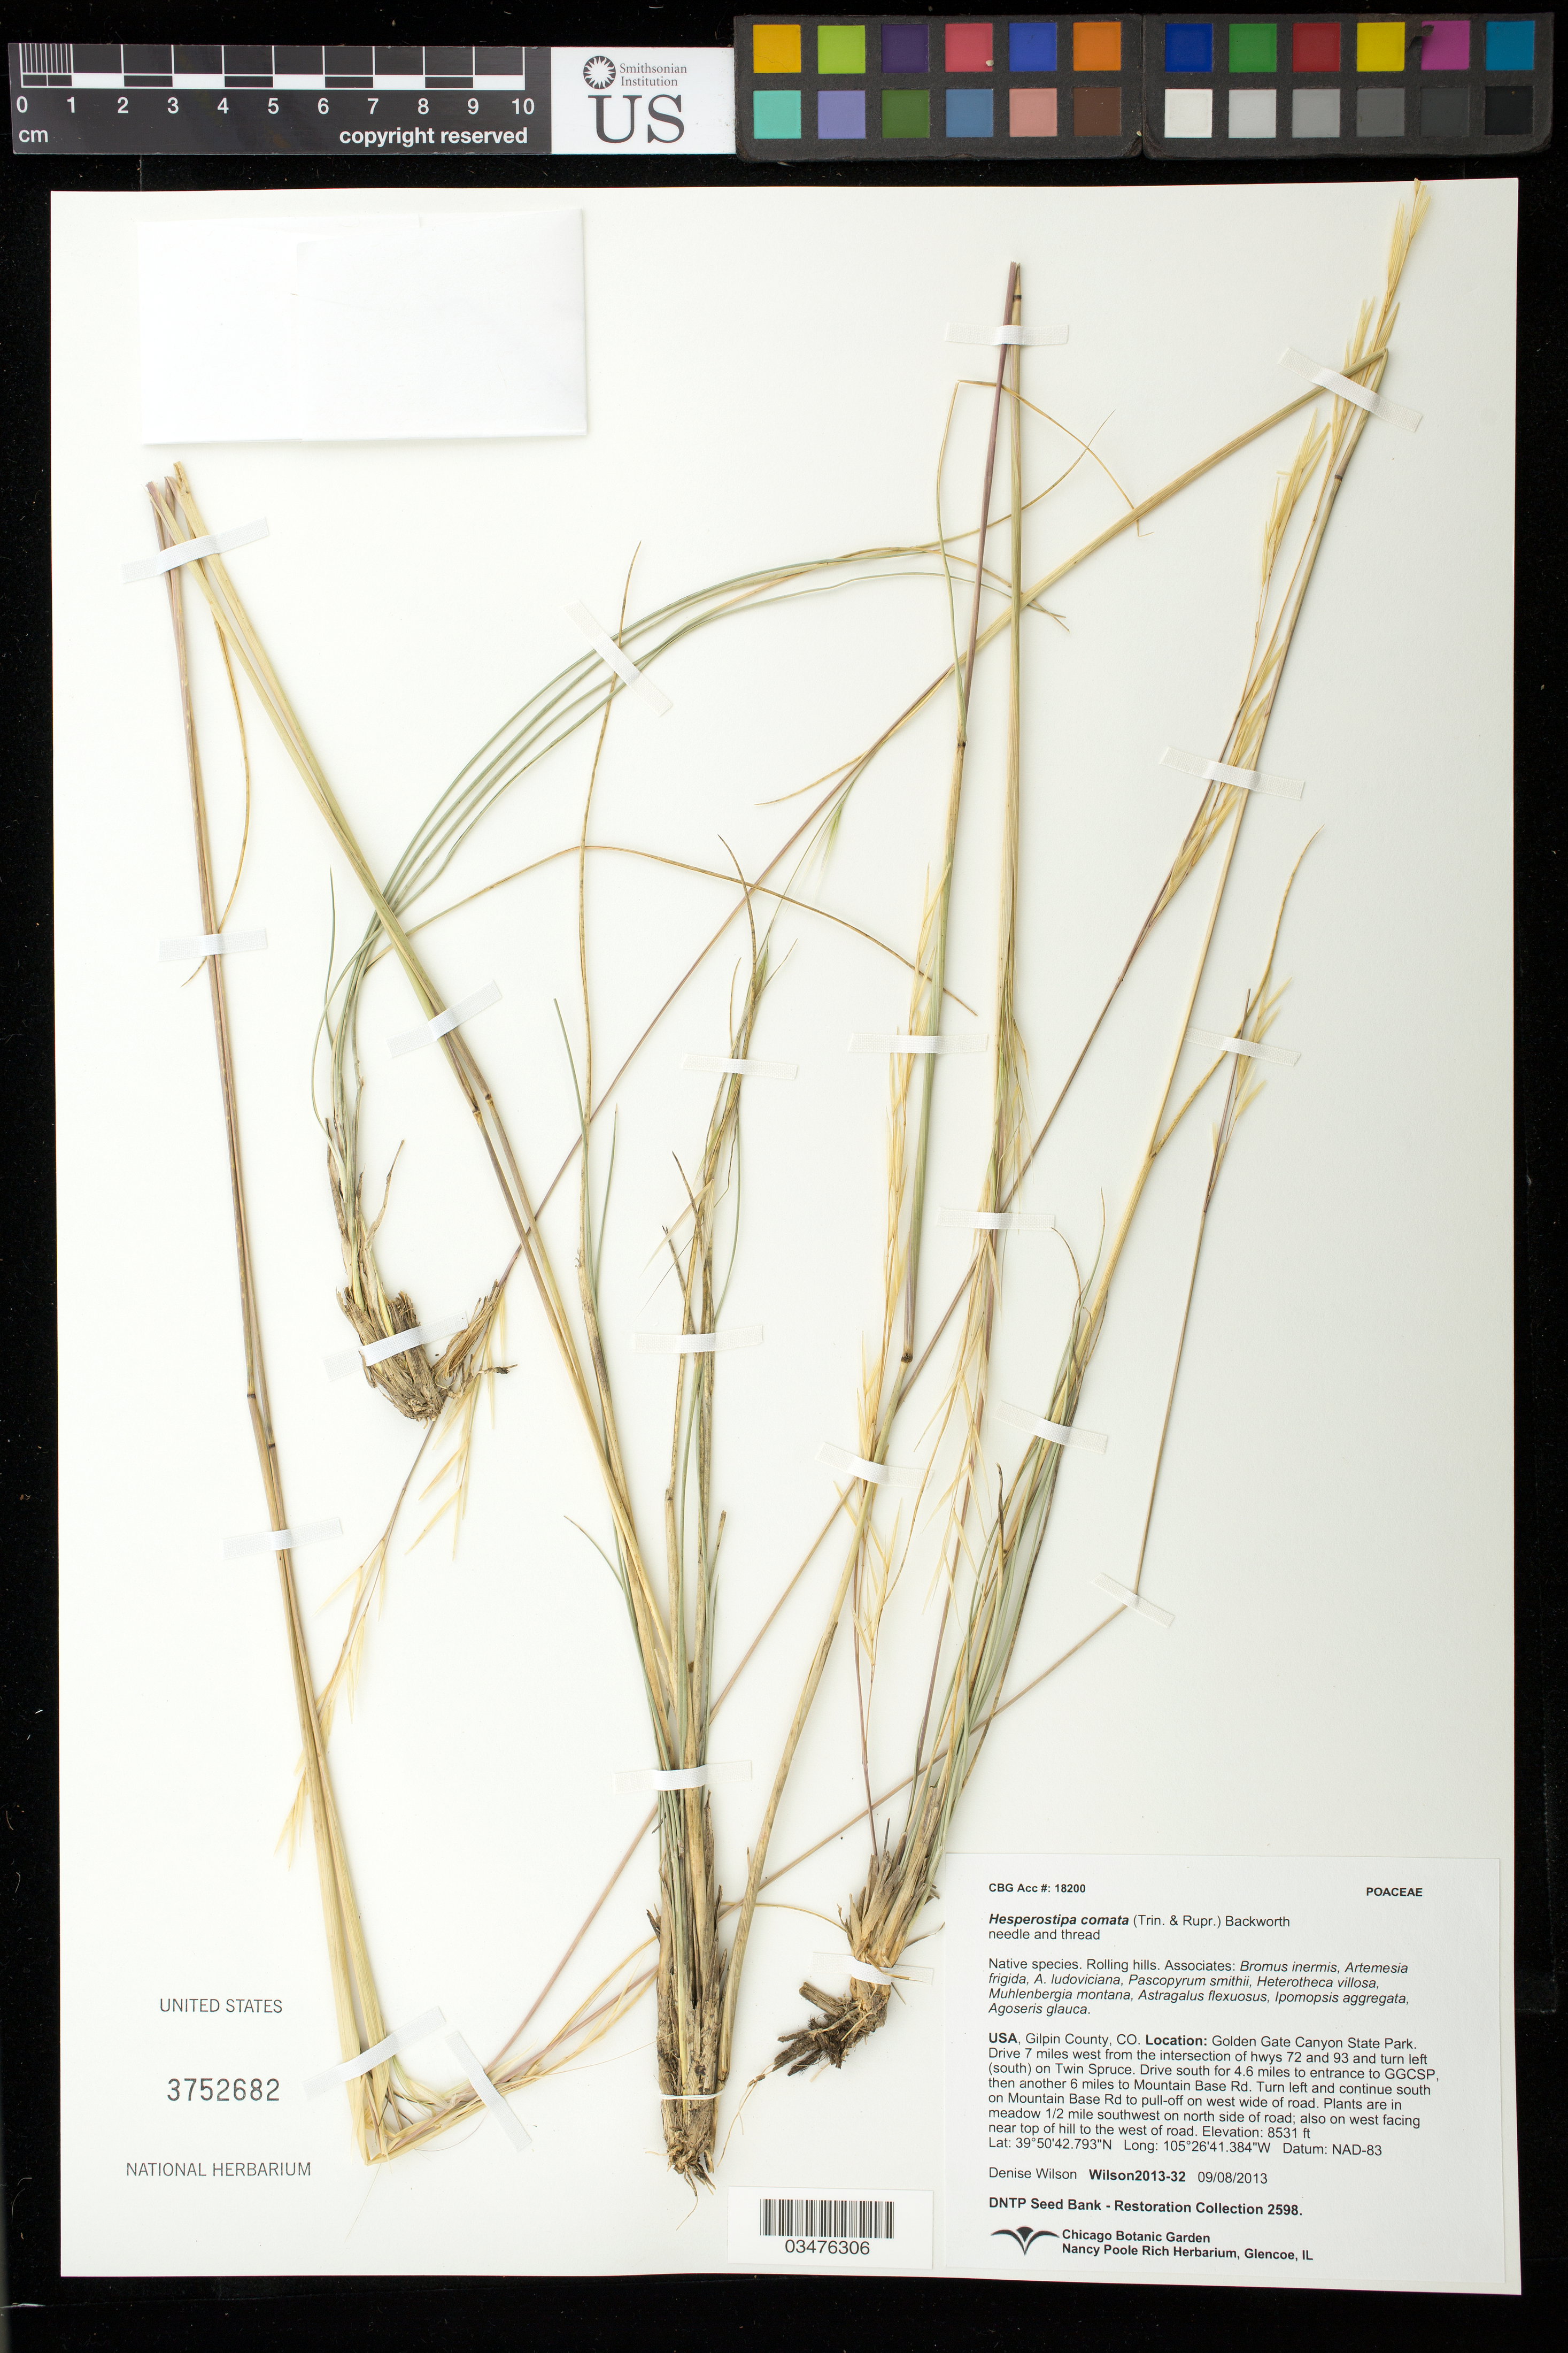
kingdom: Plantae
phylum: Tracheophyta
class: Liliopsida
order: Poales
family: Poaceae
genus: Hesperostipa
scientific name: Hesperostipa comata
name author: (Trin. & Rupr.) Barkworth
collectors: D. Wilson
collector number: Wilson2013-32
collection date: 2013-09-08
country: United States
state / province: Colorado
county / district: Gilpin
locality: Golden Gate Canyon State Park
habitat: Rolling hills. With Bromus inermis, Artemesia frigida, Agoseris glauca, ect.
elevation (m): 2600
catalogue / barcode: US 3752682